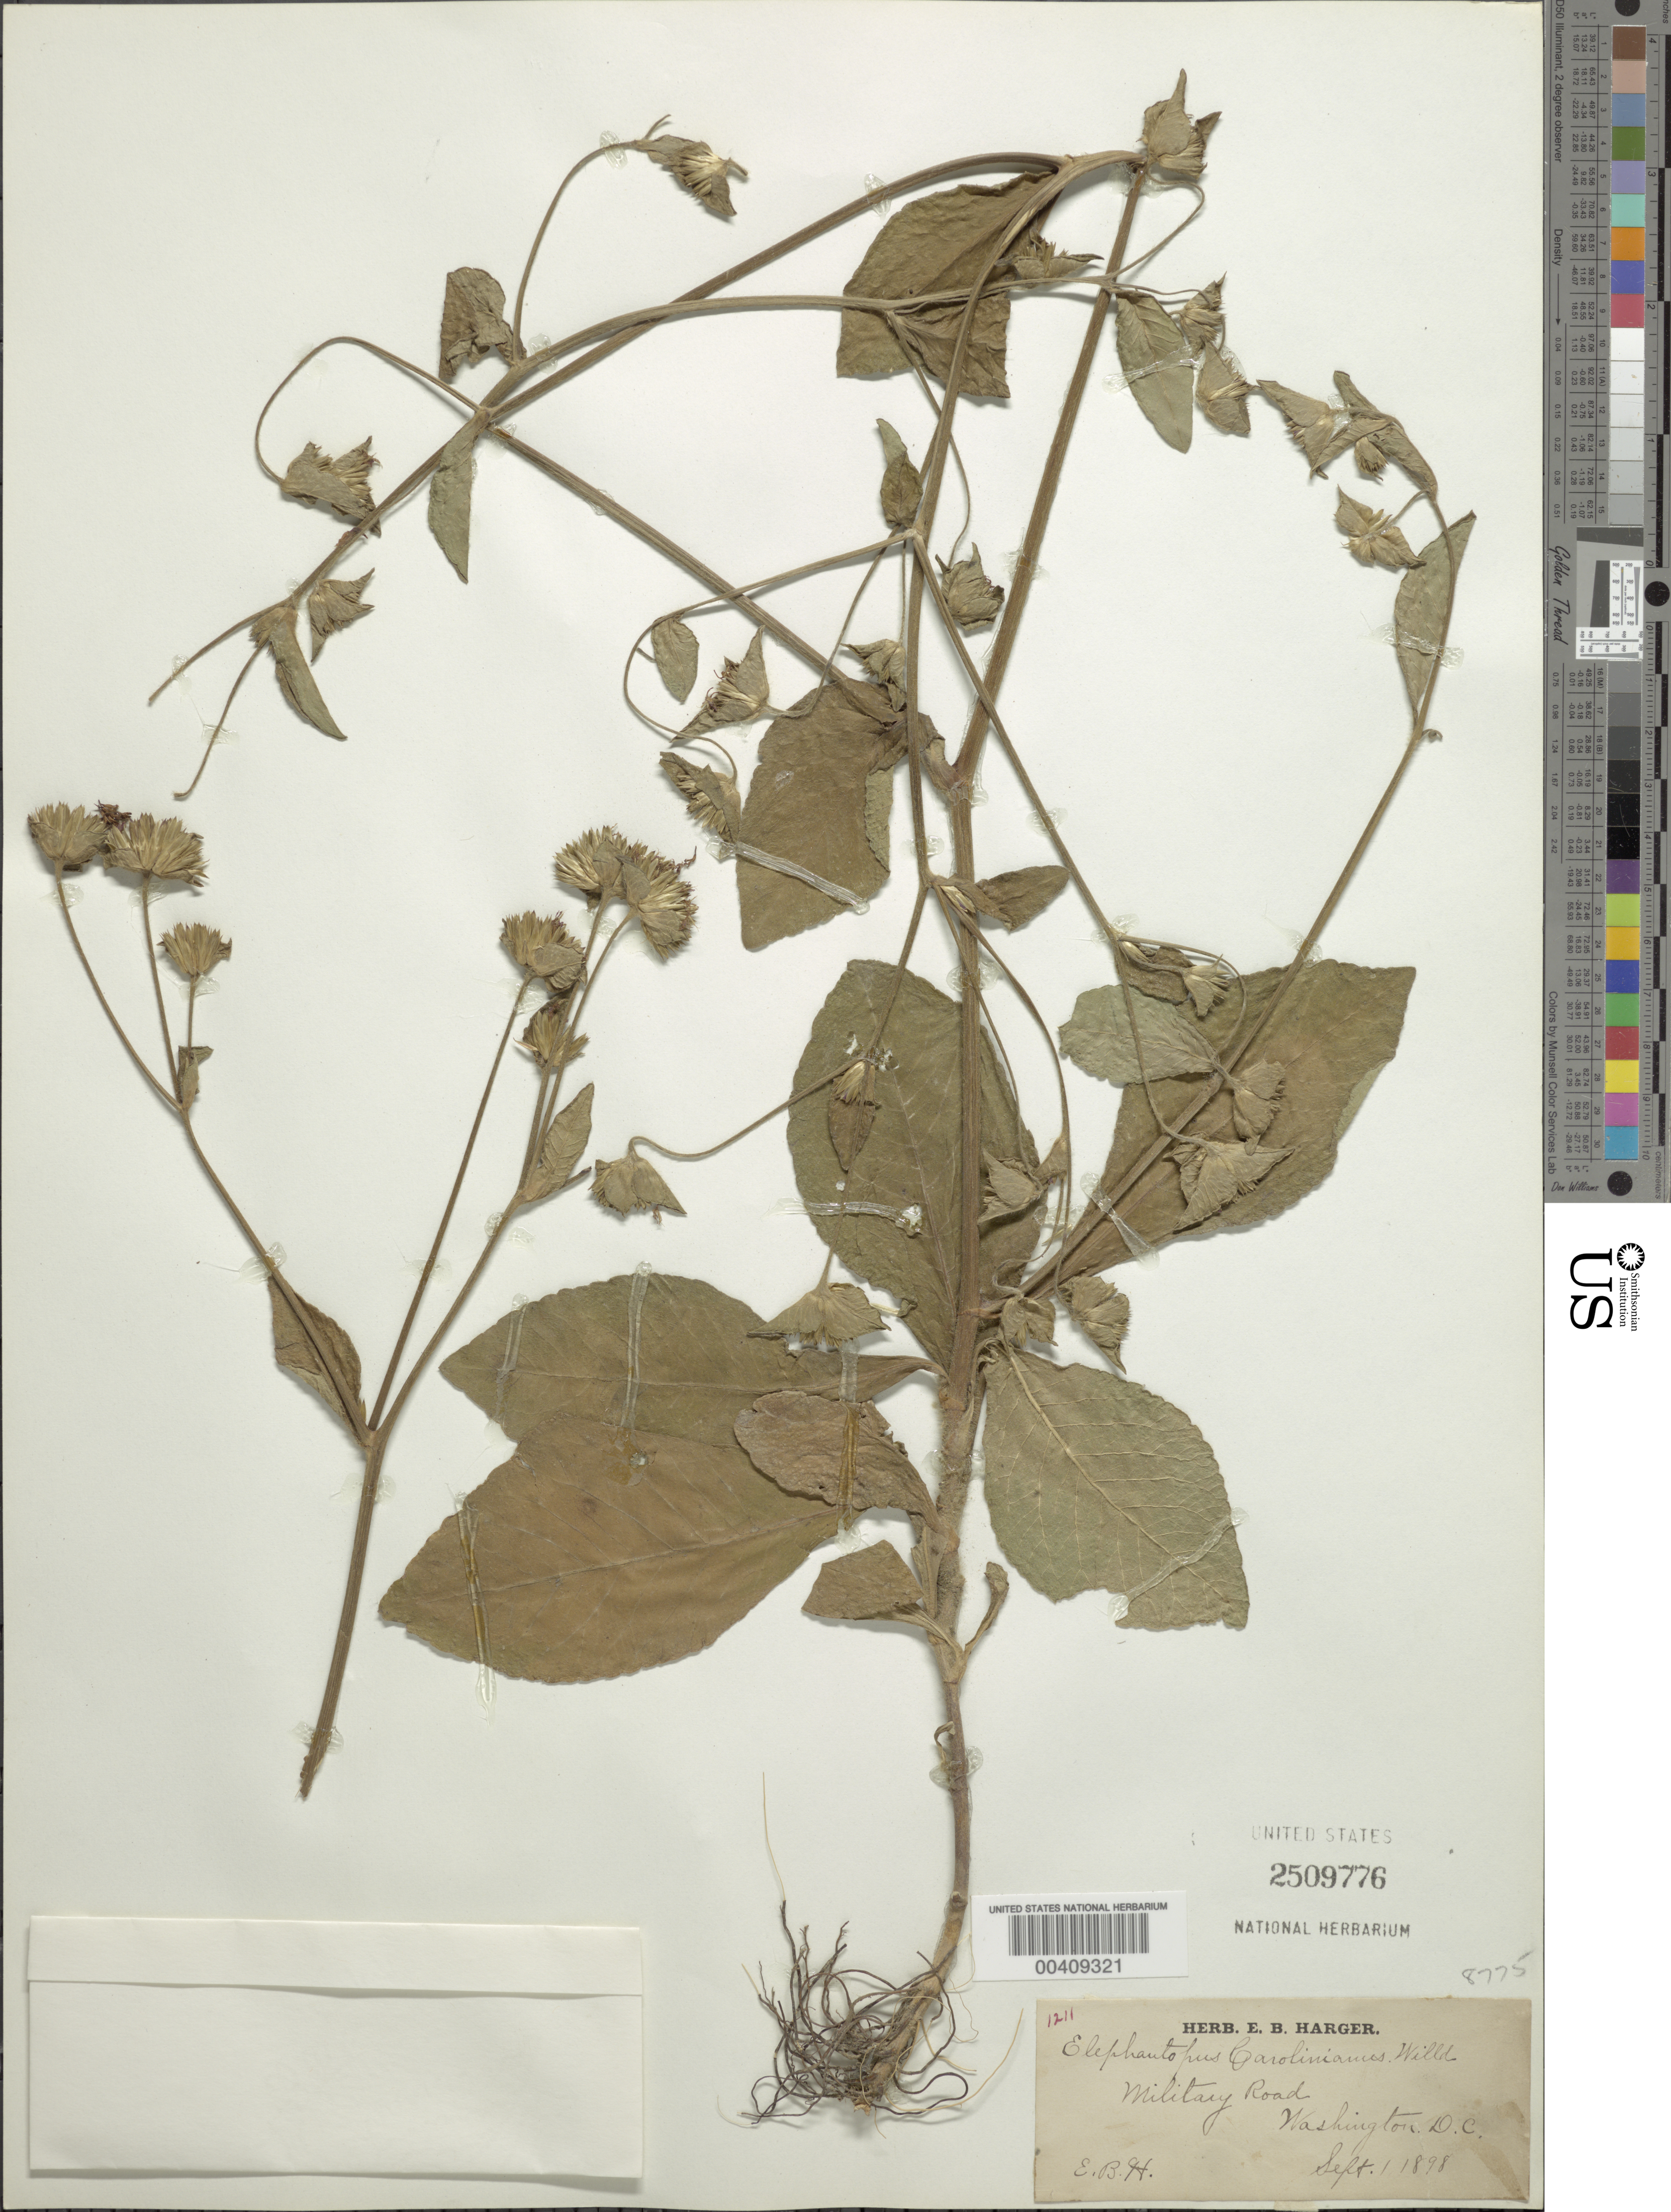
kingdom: Plantae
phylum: Tracheophyta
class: Magnoliopsida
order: Asterales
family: Asteraceae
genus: Elephantopus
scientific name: Elephantopus carolinianus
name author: Raeusch.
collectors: E. B. Harger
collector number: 1211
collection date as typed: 01 Sep 1898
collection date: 1898-09-01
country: United States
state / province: District of Columbia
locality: Military Rd. Rock Creek Park & vicinity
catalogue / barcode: US 2509776